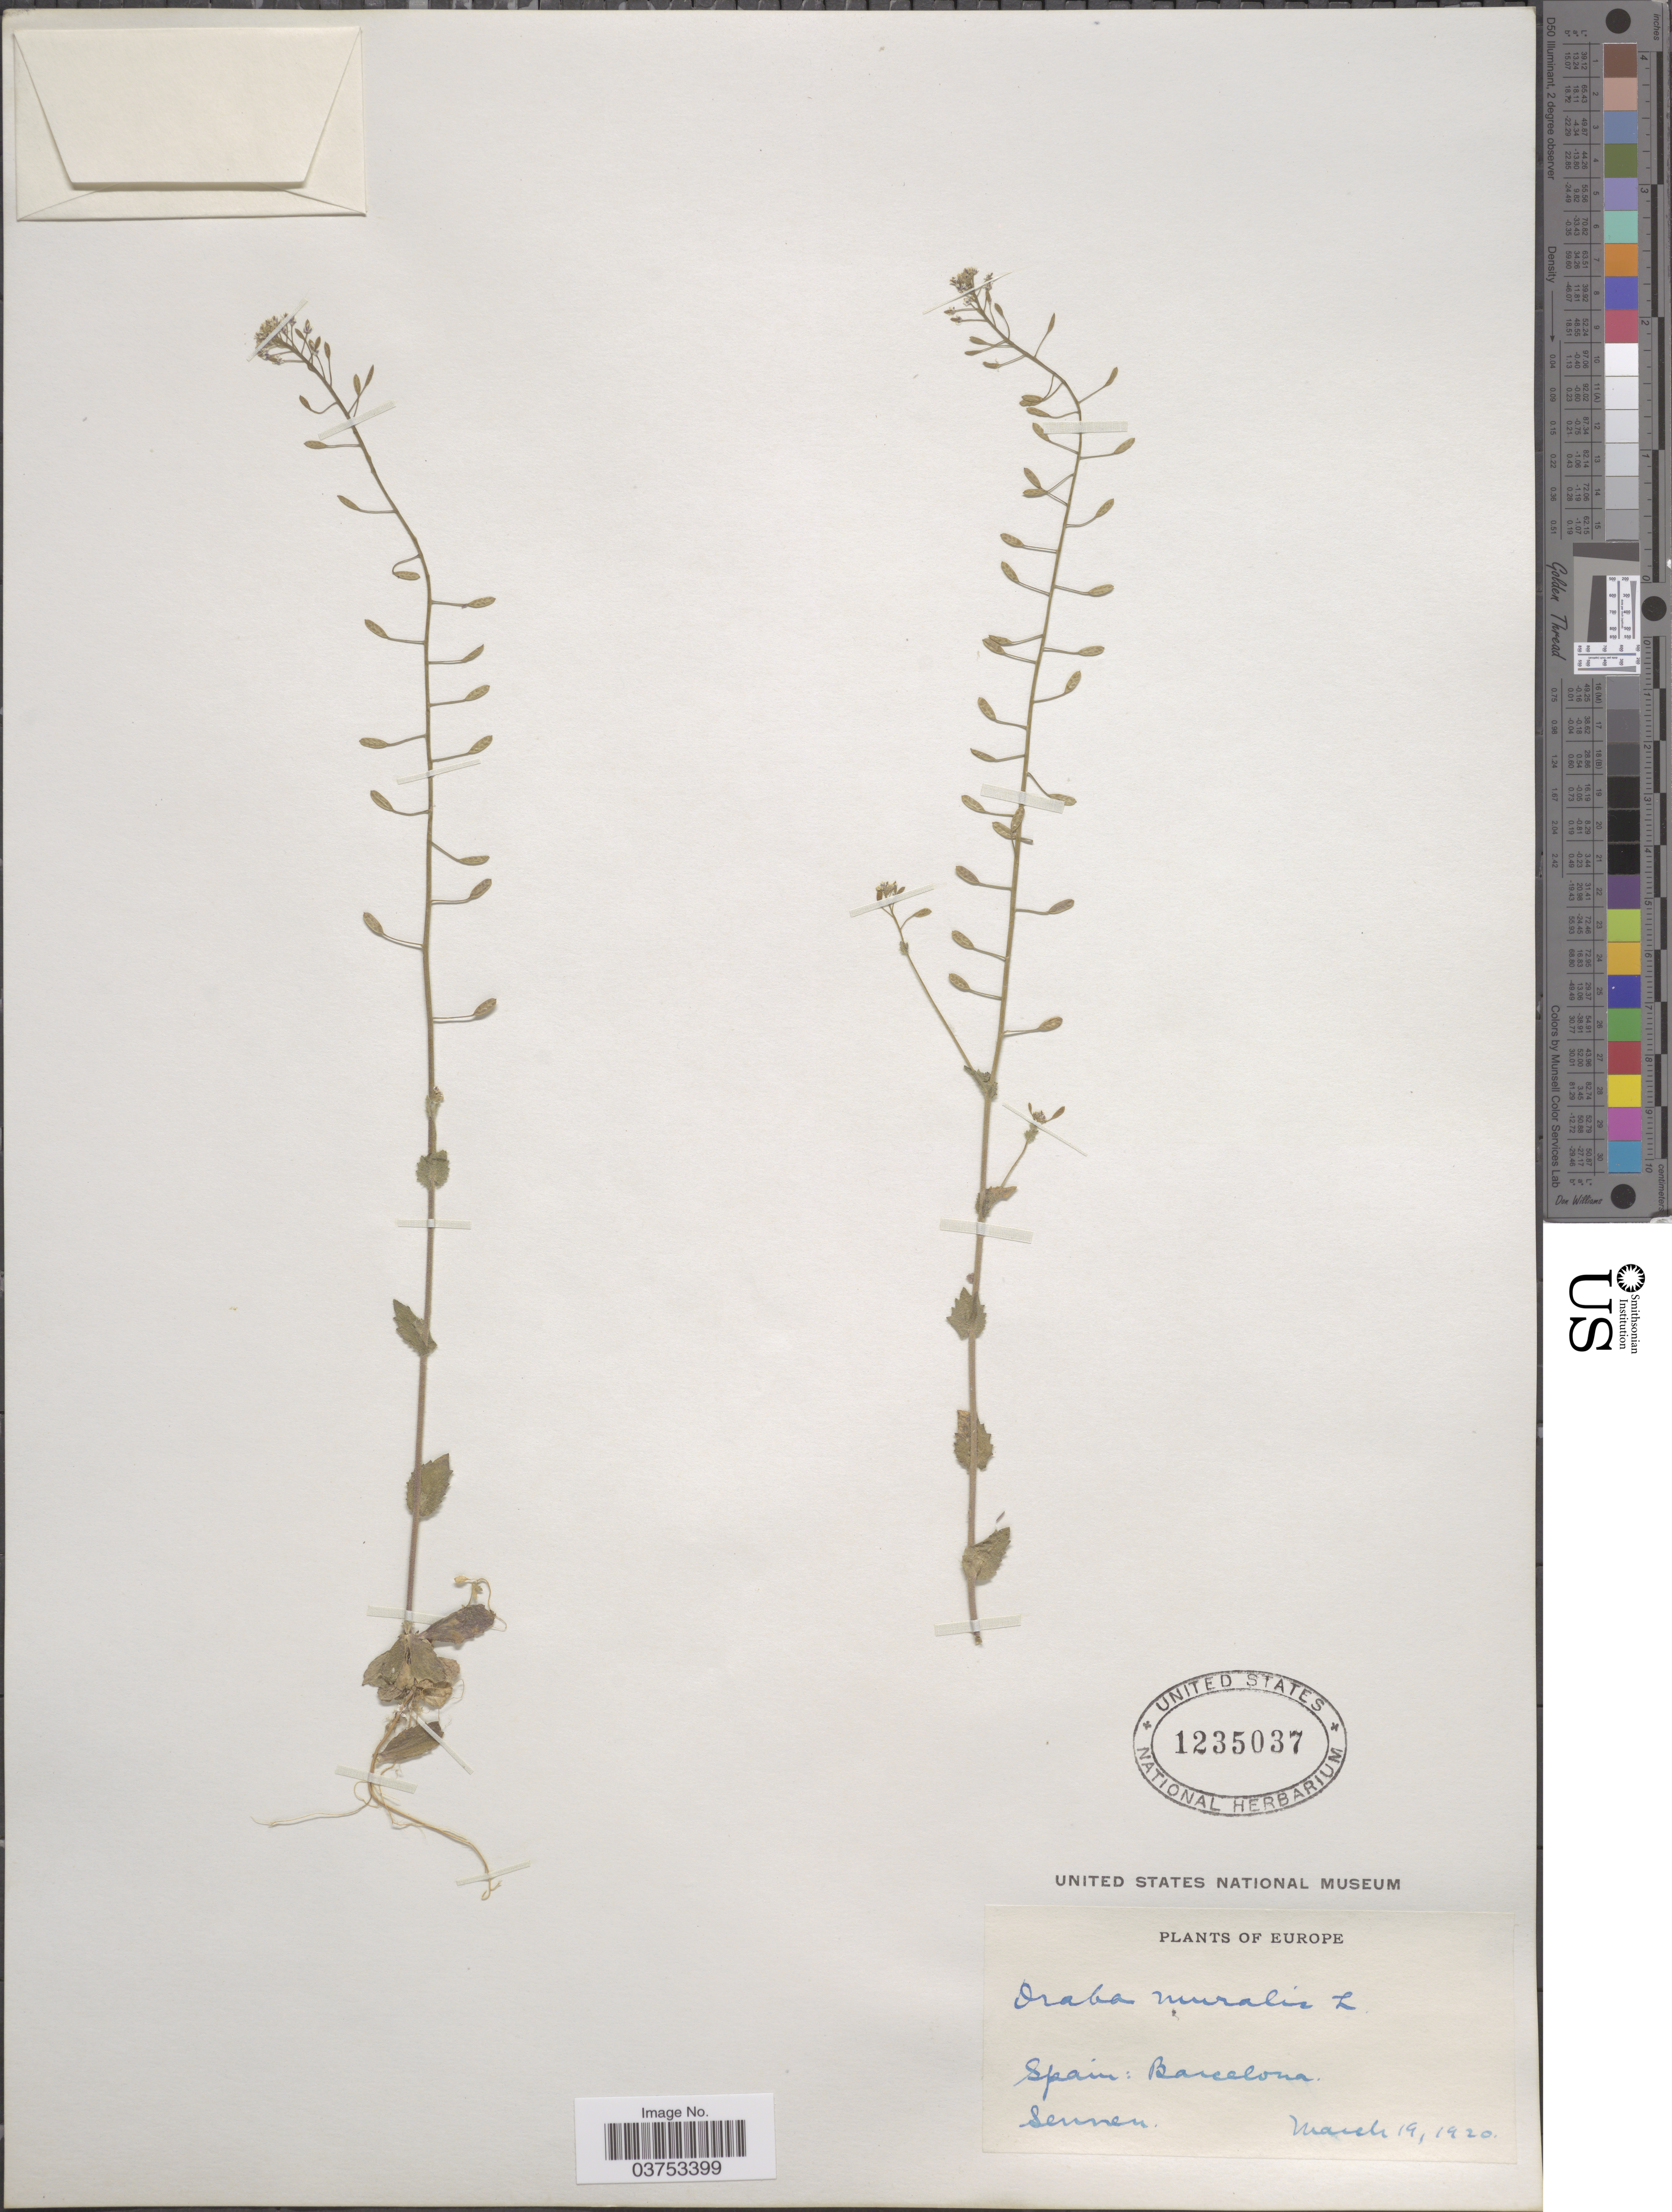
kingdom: Plantae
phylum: Tracheophyta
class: Magnoliopsida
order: Brassicales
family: Brassicaceae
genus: Draba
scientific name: Draba muralis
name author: L.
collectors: E. Sennen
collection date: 1920-03-19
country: Spain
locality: Europe. Barcelona.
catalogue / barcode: US 1235037